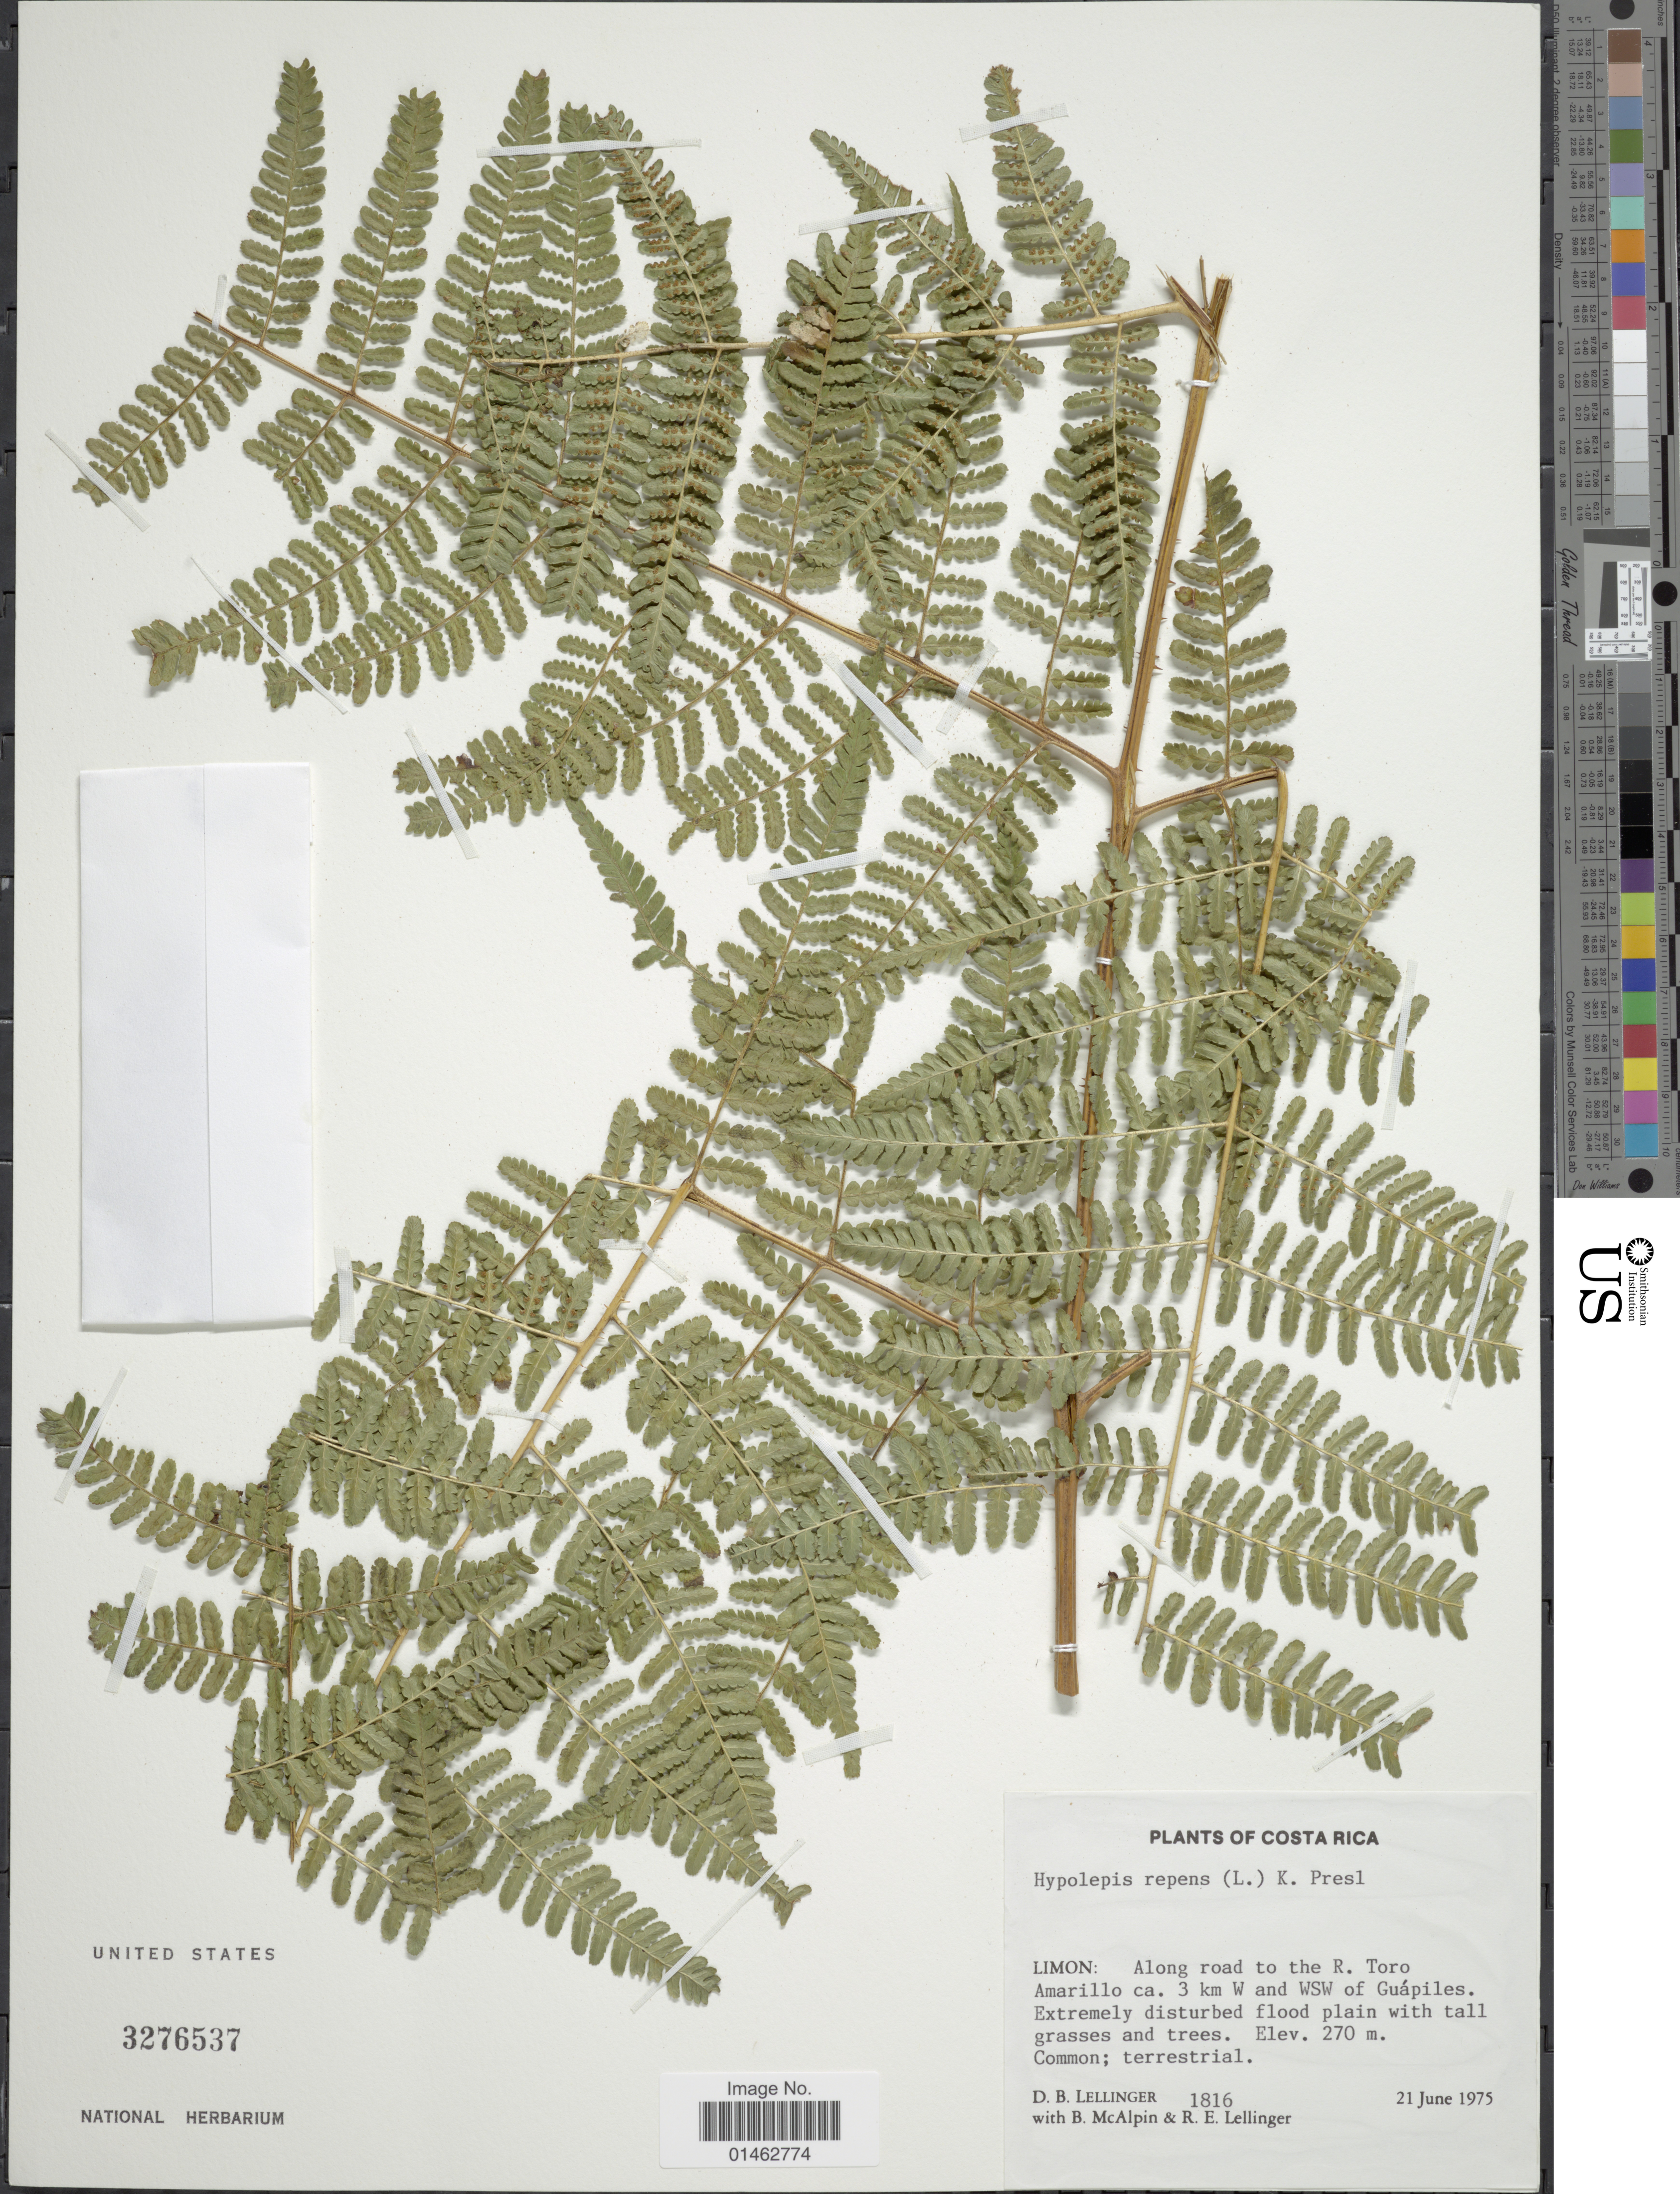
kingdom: Plantae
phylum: Tracheophyta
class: Polypodiopsida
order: Polypodiales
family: Dennstaedtiaceae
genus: Hypolepis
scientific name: Hypolepis repens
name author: (L.) C. Presl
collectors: D. B. Lellinger, B. McAlpin & R. E. Lellinger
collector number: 1816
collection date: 1975-06-21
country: Costa Rica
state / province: Limón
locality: Along road to the R. Toro Amarillo ca. 3 km W and WSW of Guápiles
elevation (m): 270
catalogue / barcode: US 3276537